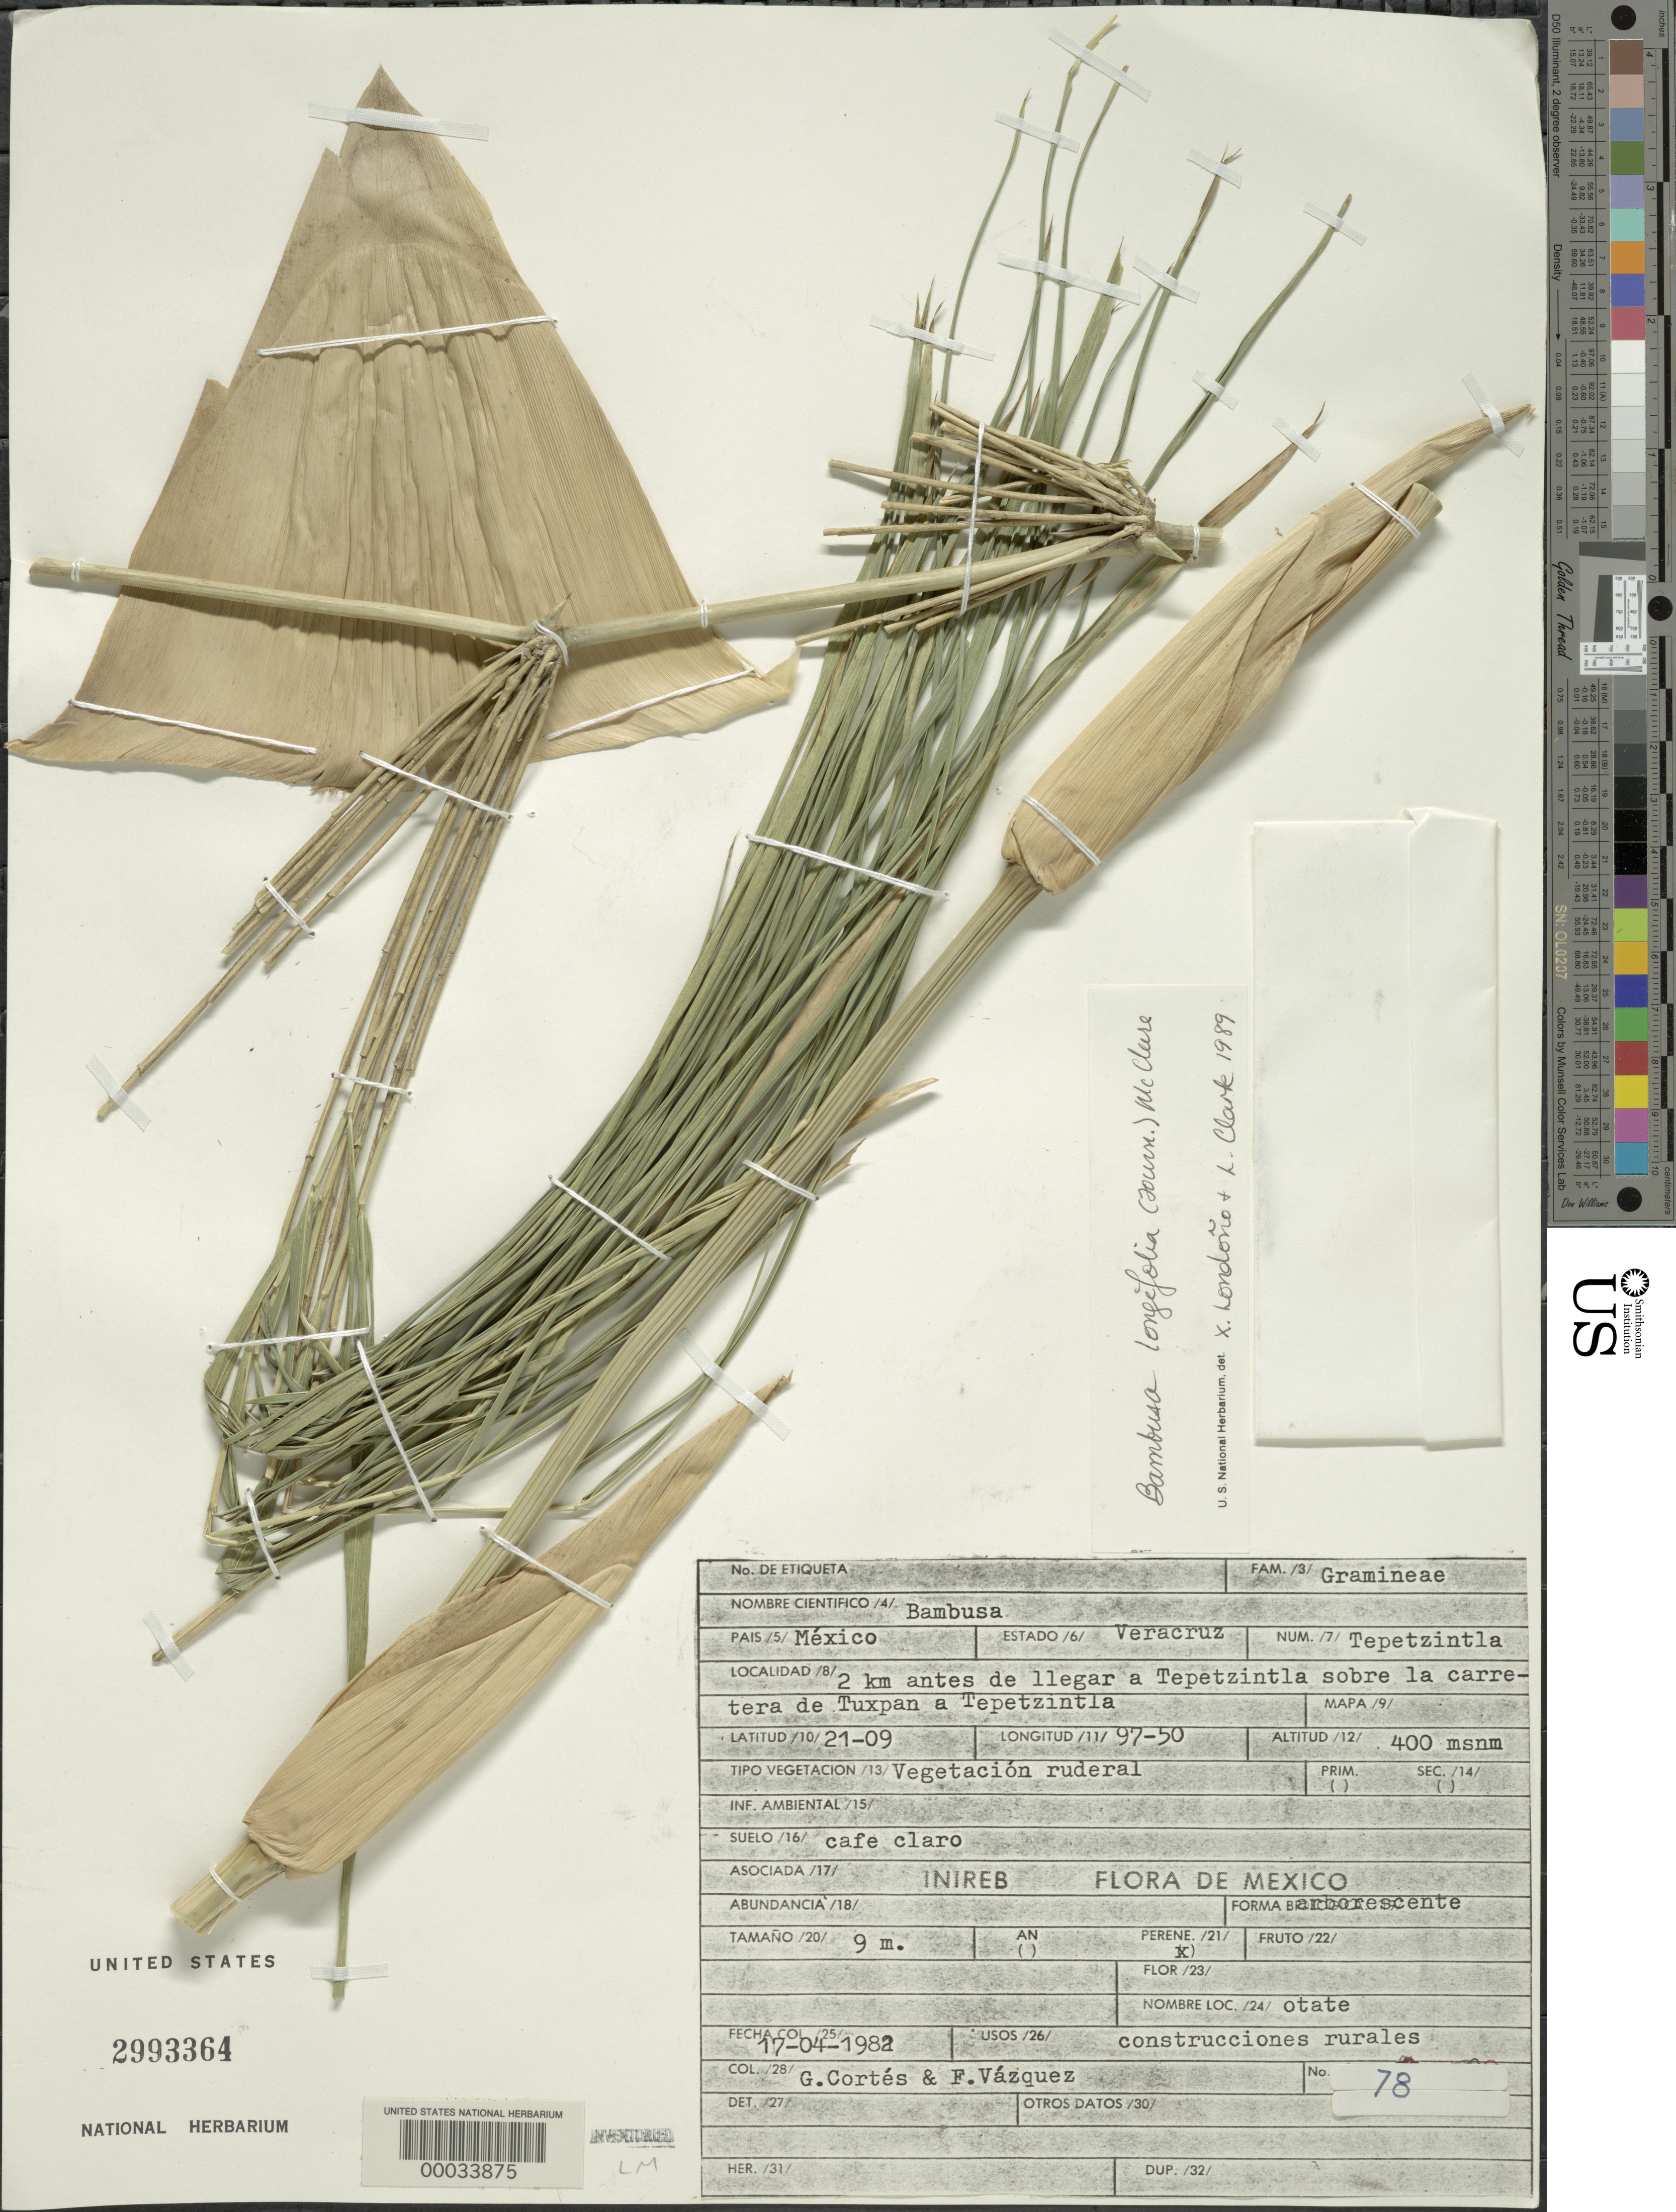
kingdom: Plantae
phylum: Tracheophyta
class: Liliopsida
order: Poales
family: Poaceae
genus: Bambusa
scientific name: Bambusa longifolia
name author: (E. Fourn.) McClure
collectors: G. Cortez & F. Vazquez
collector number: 78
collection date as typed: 17 Apr 1982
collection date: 1982-04-17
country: Mexico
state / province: Veracruz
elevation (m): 400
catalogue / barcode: US 2993364